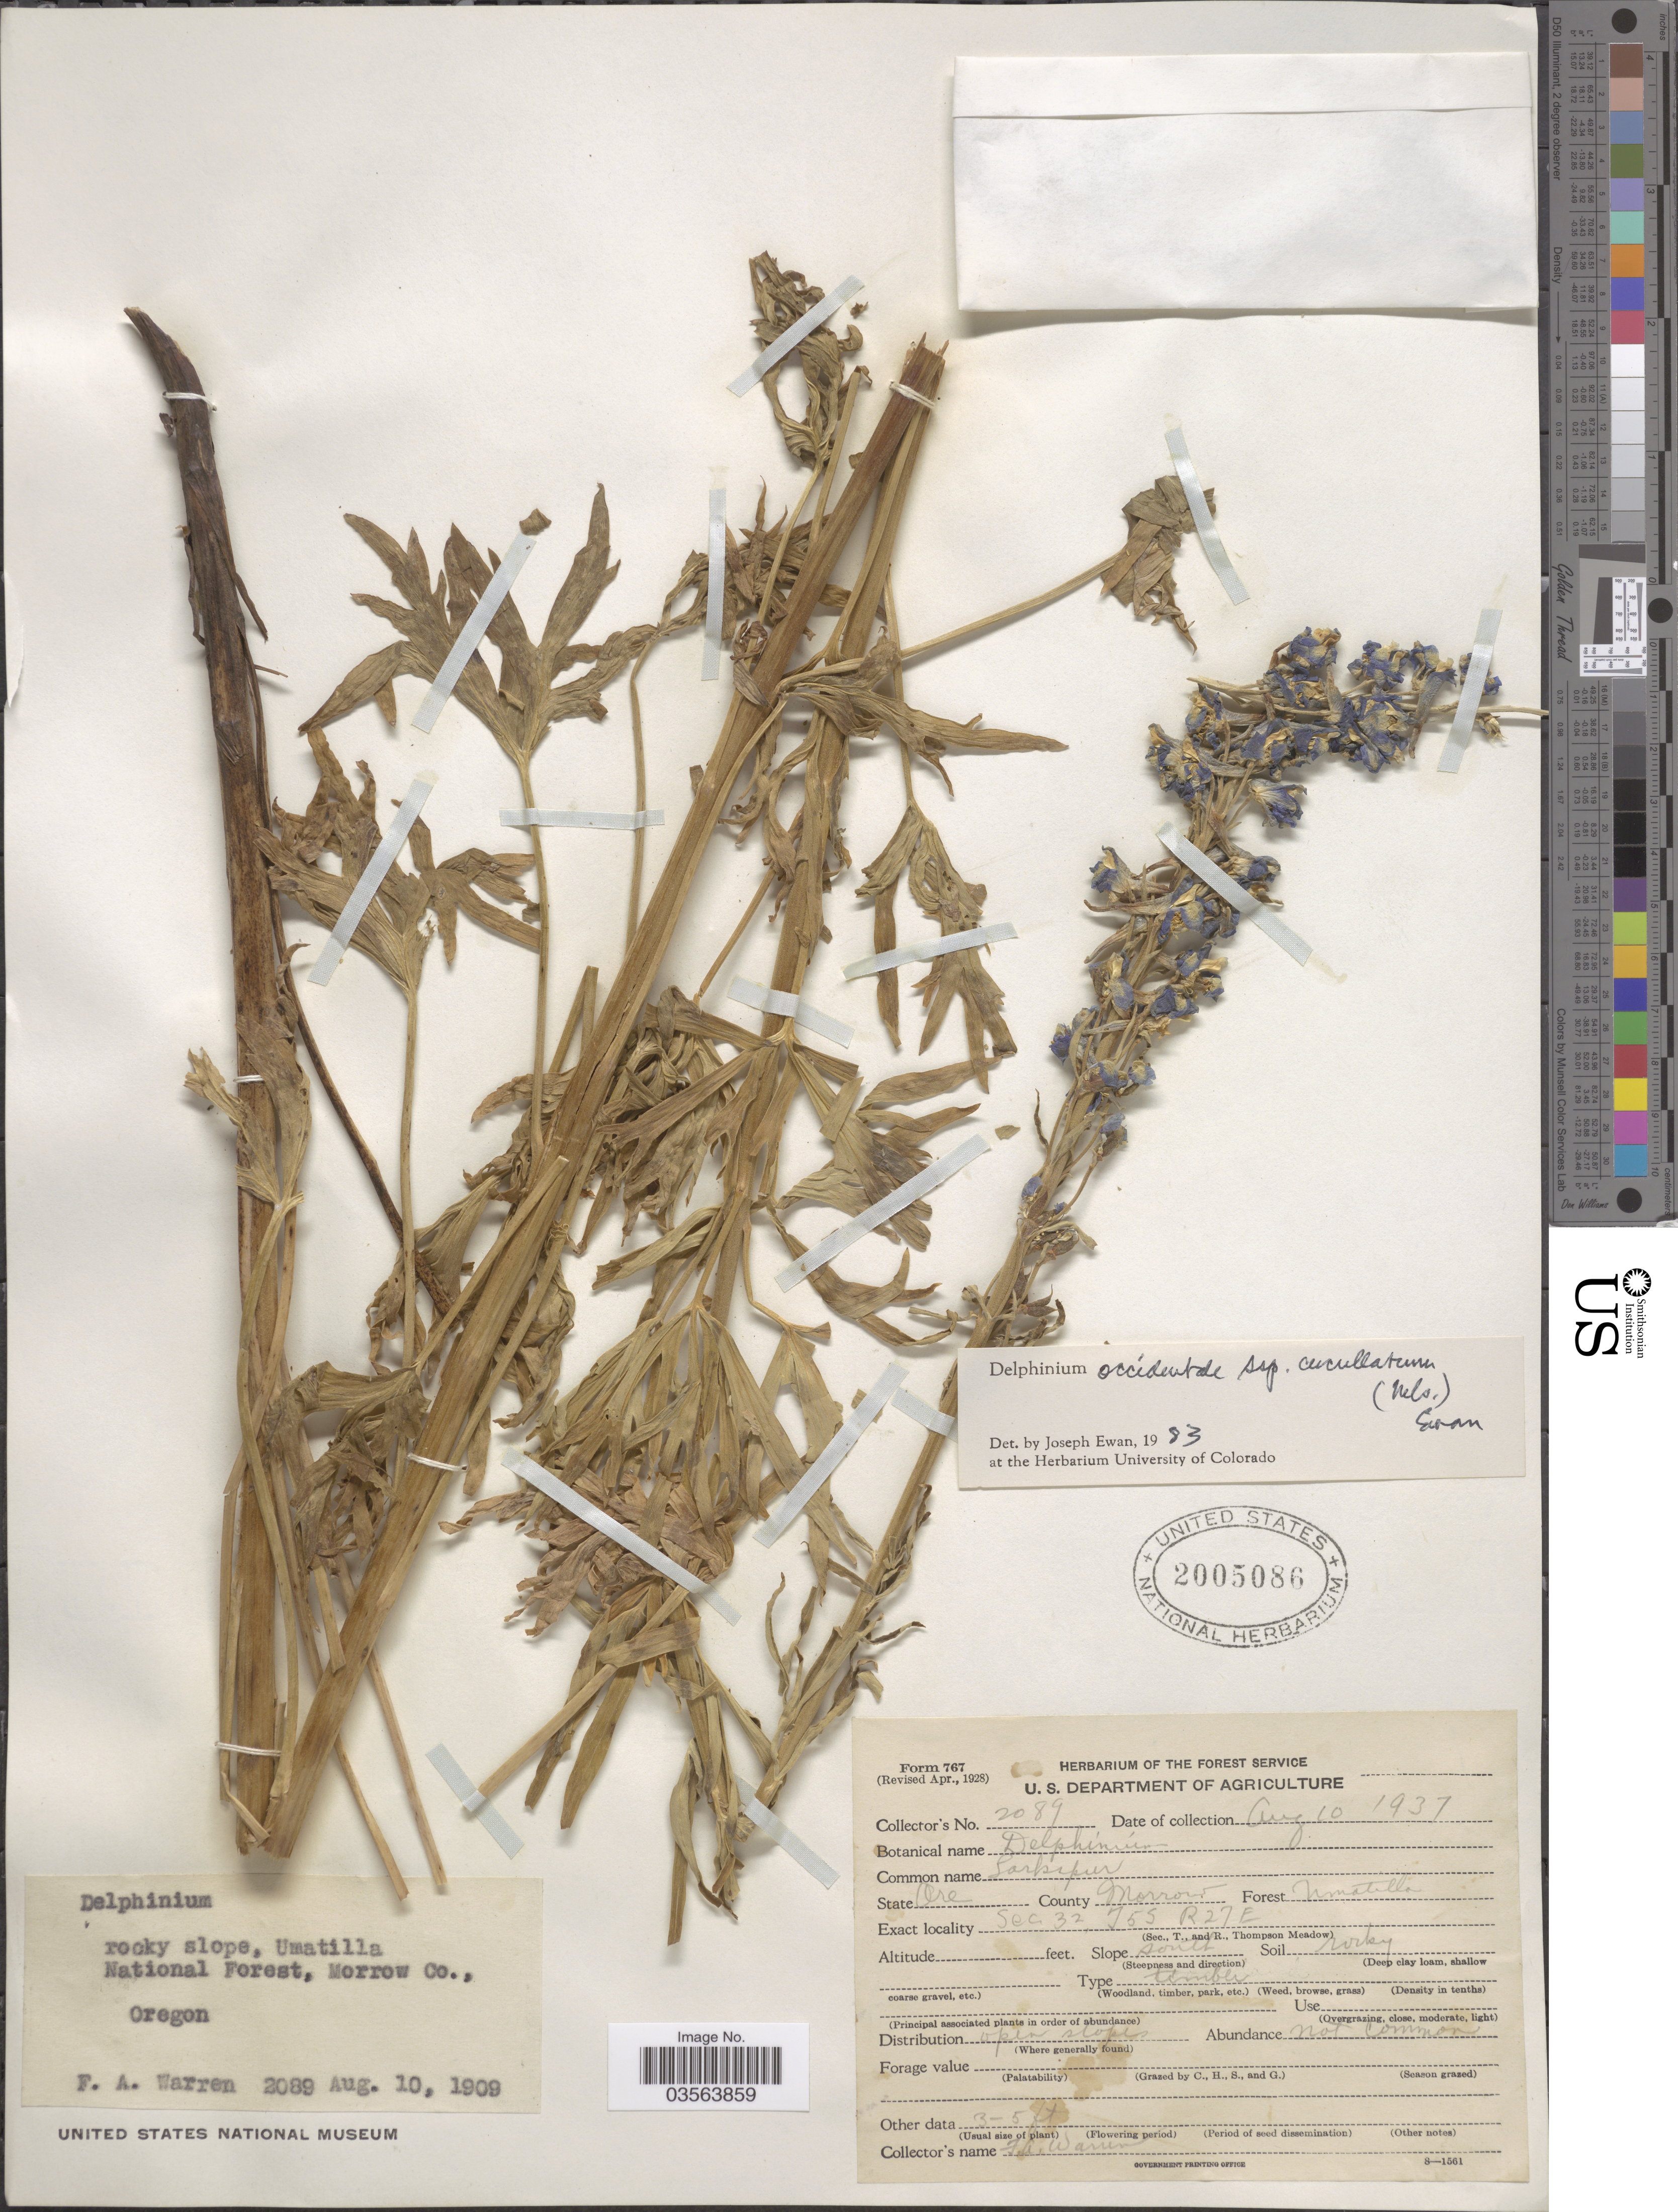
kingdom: Plantae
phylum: Tracheophyta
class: Magnoliopsida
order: Ranunculales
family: Ranunculaceae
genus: Delphinium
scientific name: Delphinium x occidentale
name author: (S. Watson) S. Watson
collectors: F. Warren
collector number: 2089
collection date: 1937-08-10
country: United States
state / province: Oregon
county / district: Morrow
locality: Rocky slope, Umatilla National Forest, Morrow Co. Sec. 32 T [5S R27E. Slope south.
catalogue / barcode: US 2005086